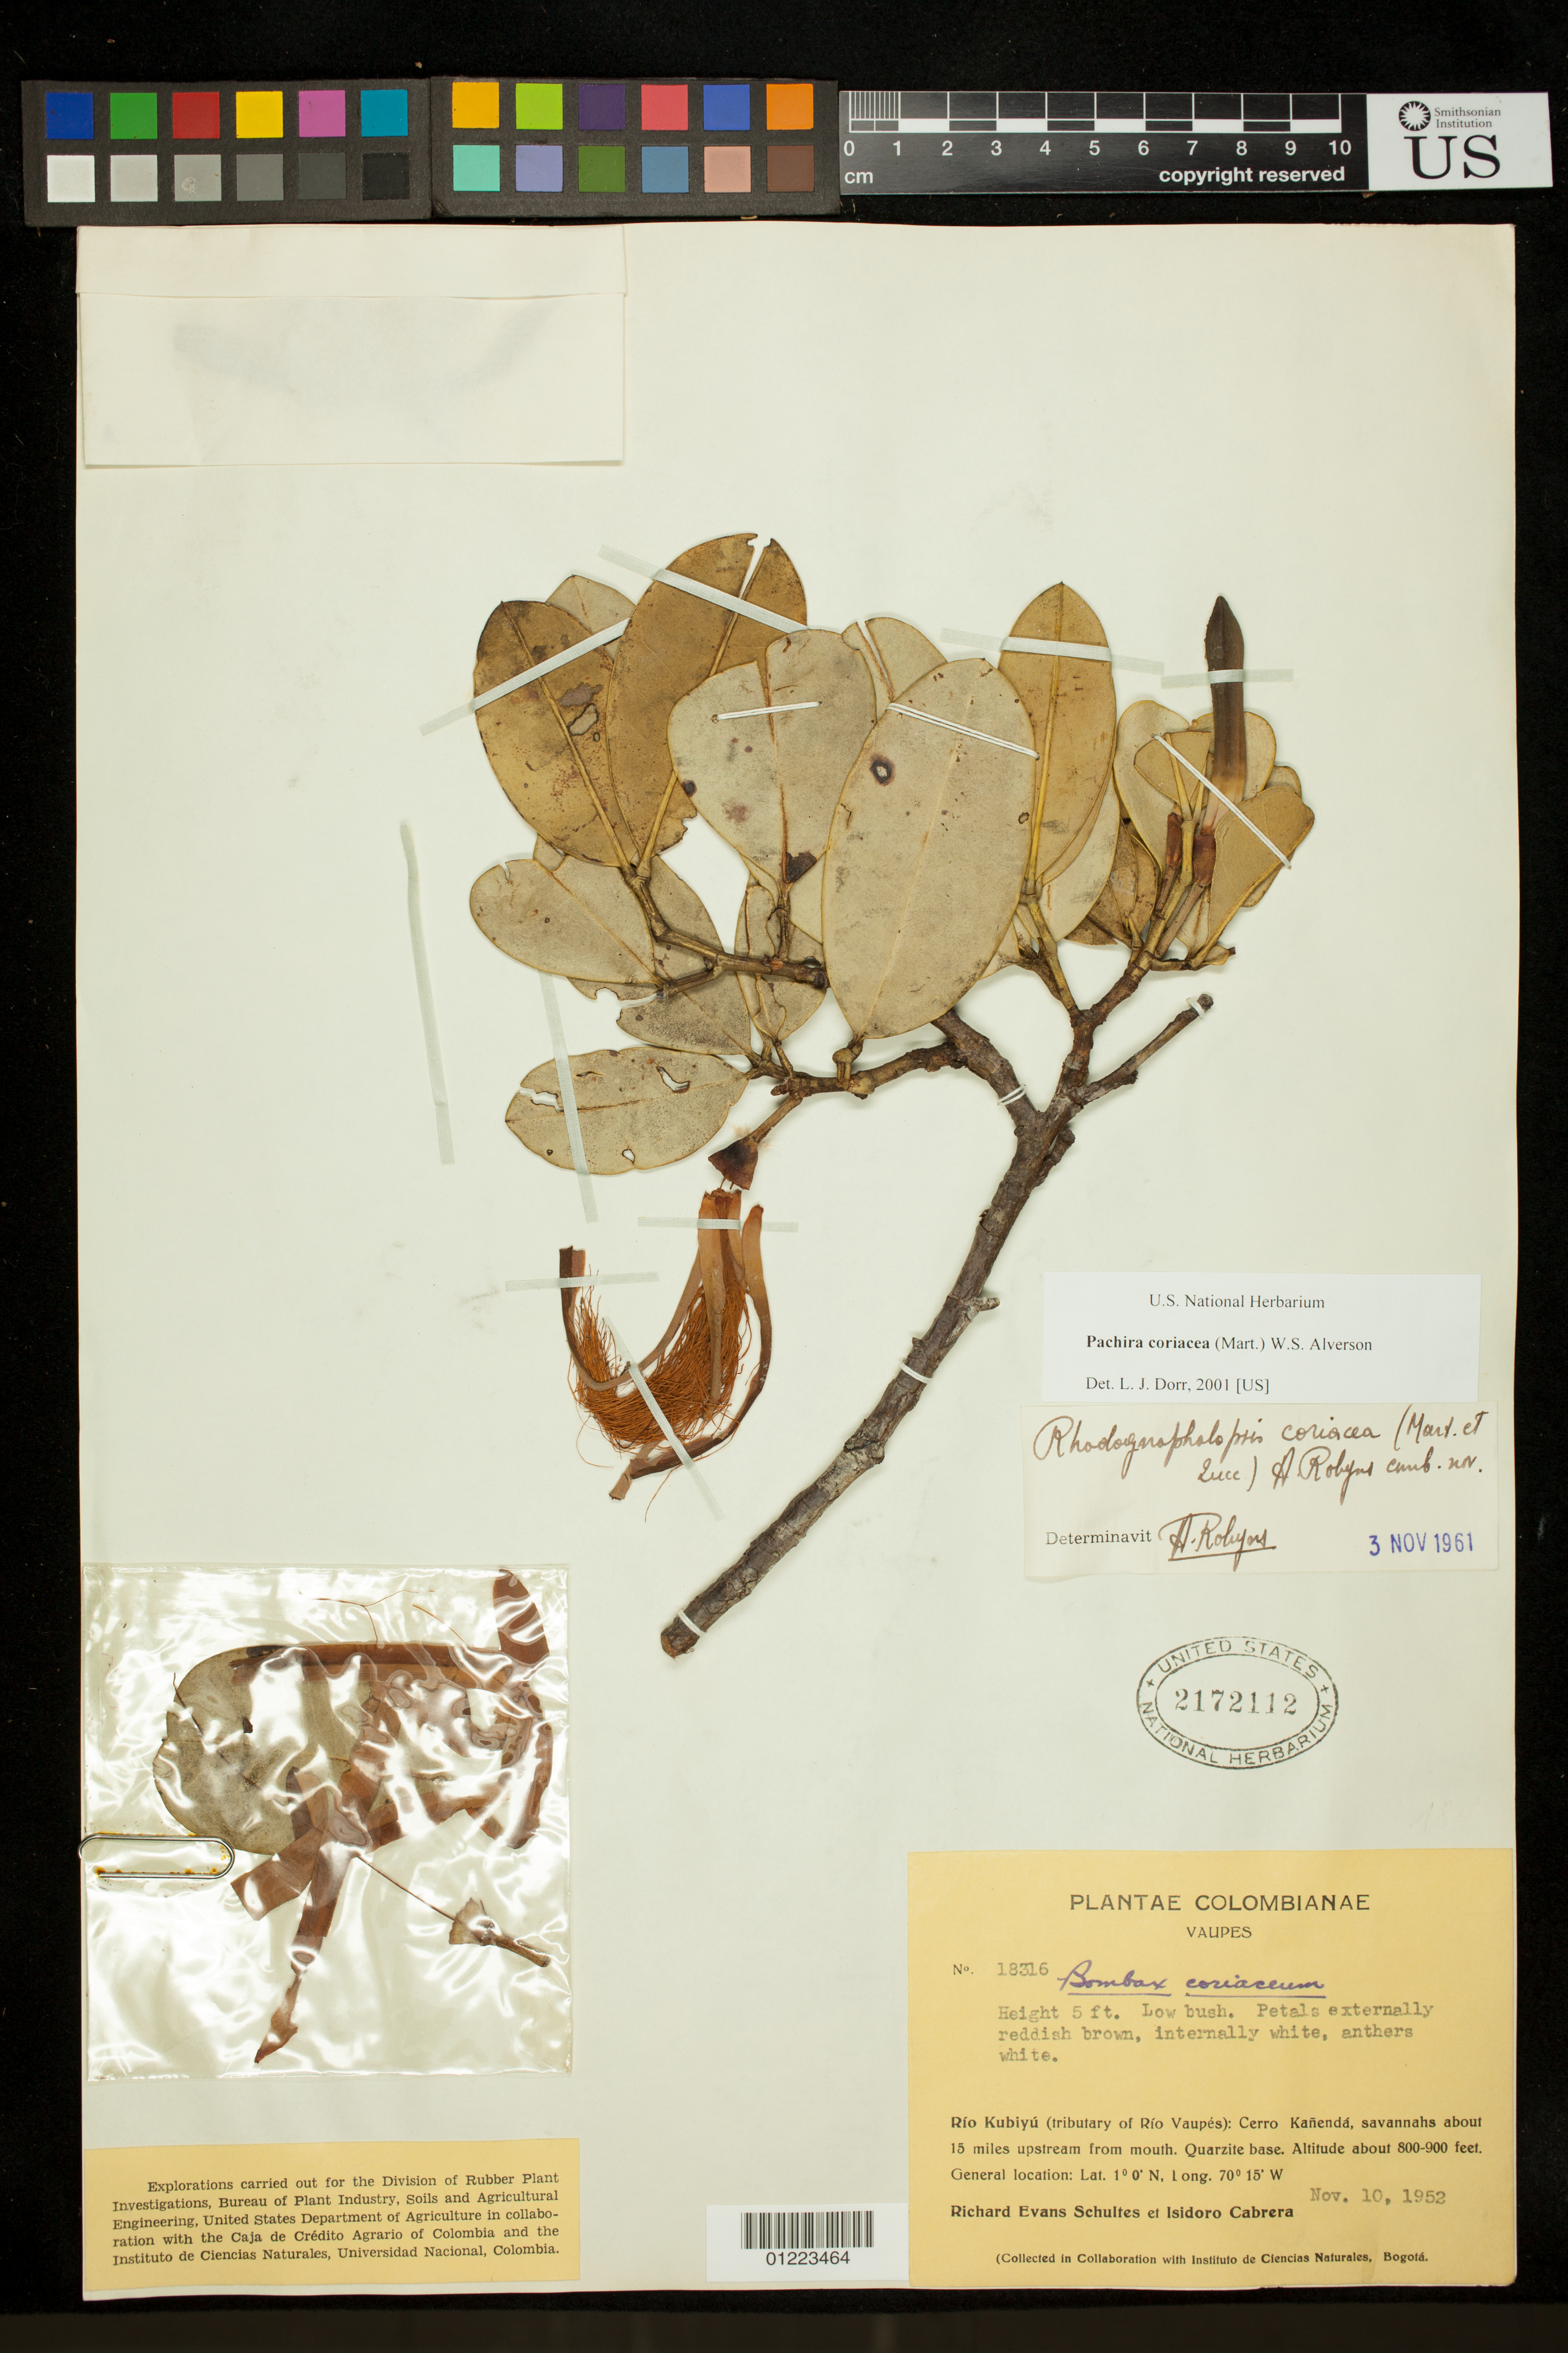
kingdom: Plantae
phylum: Tracheophyta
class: Magnoliopsida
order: Malvales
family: Malvaceae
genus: Pachira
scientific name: Pachira coriacea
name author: (C. Mart.) W.S. Alverson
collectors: R. E. Schultes & I. Cabrera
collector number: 18316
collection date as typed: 11/10/1952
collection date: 1952-11-10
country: Colombia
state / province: Vaupés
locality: Vaupés, Río Kubiyú ( tributary of Río Vaupés) Cerro Kañendá, savannahs about 15 miles upstream from mouth.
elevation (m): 244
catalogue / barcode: US 2172112